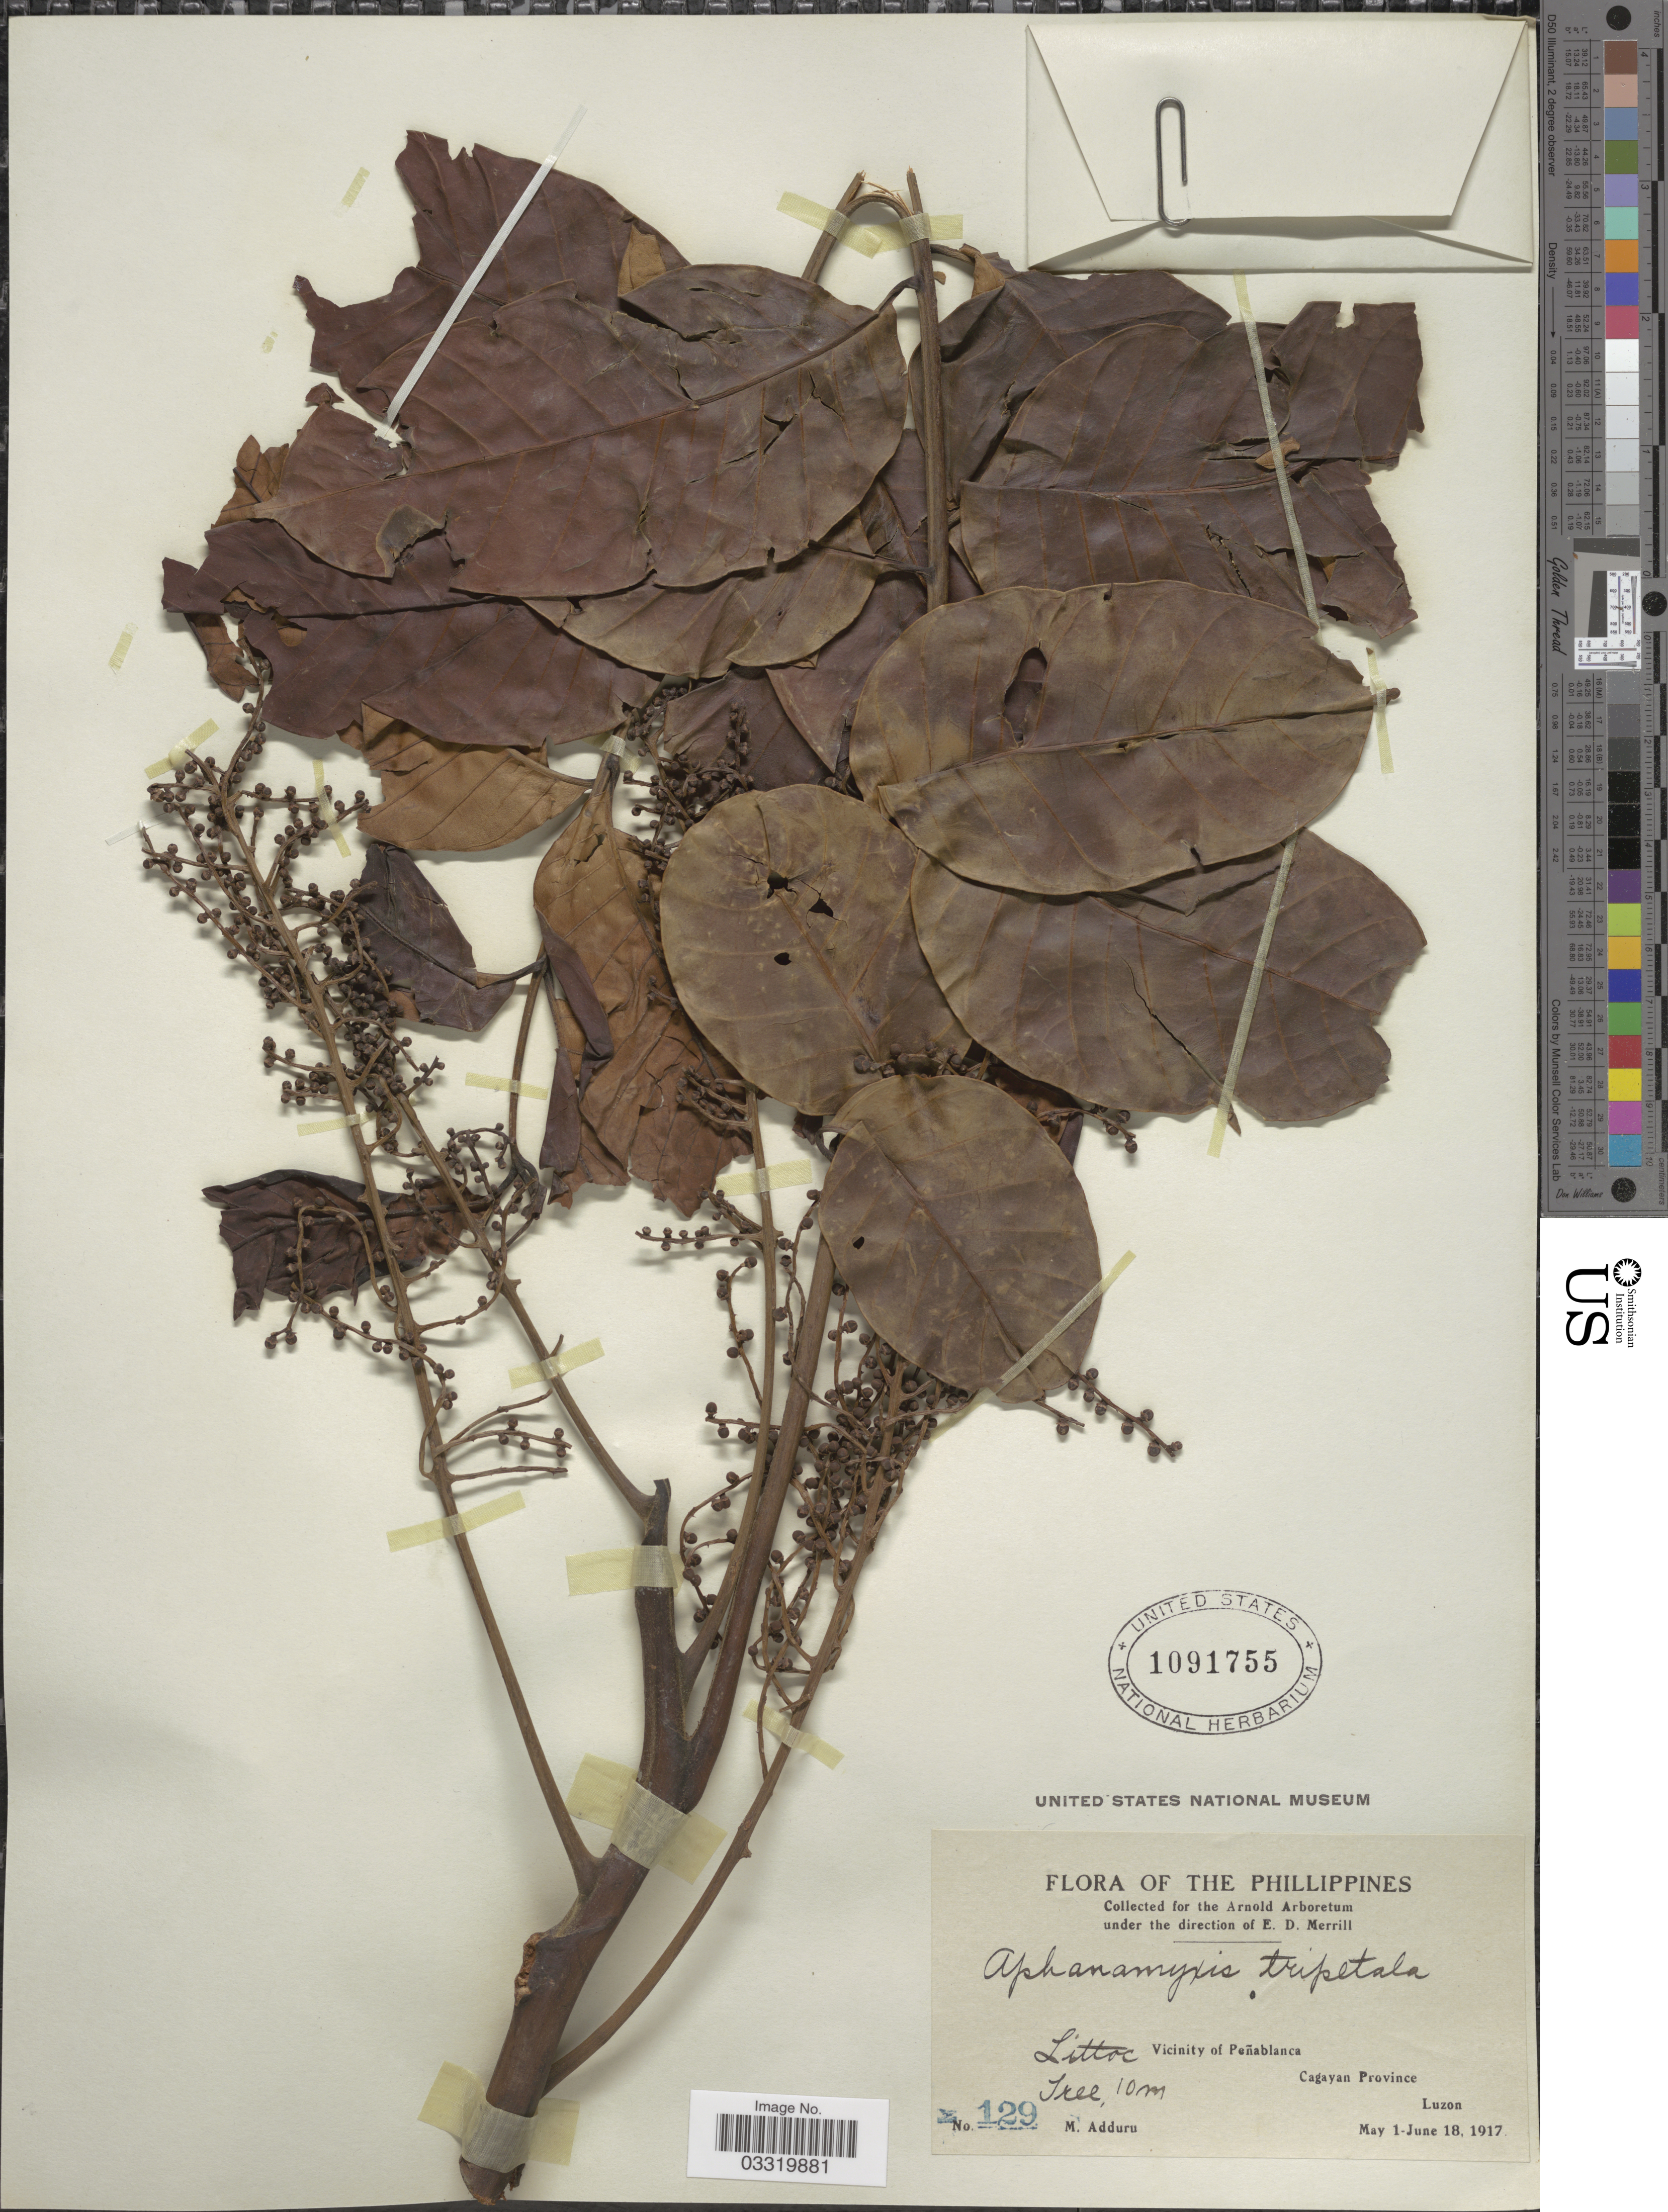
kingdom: Plantae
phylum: Tracheophyta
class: Magnoliopsida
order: Sapindales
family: Meliaceae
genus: Aphanamixis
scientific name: Aphanamixis polystachya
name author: (Wall.) R. Parker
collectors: M. Adduru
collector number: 129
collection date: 1917-05-01/1917-06-18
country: Philippines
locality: Littoc, Vicinity of Peñablanca, Cagayan Province, Luzon.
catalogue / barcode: US 1091755